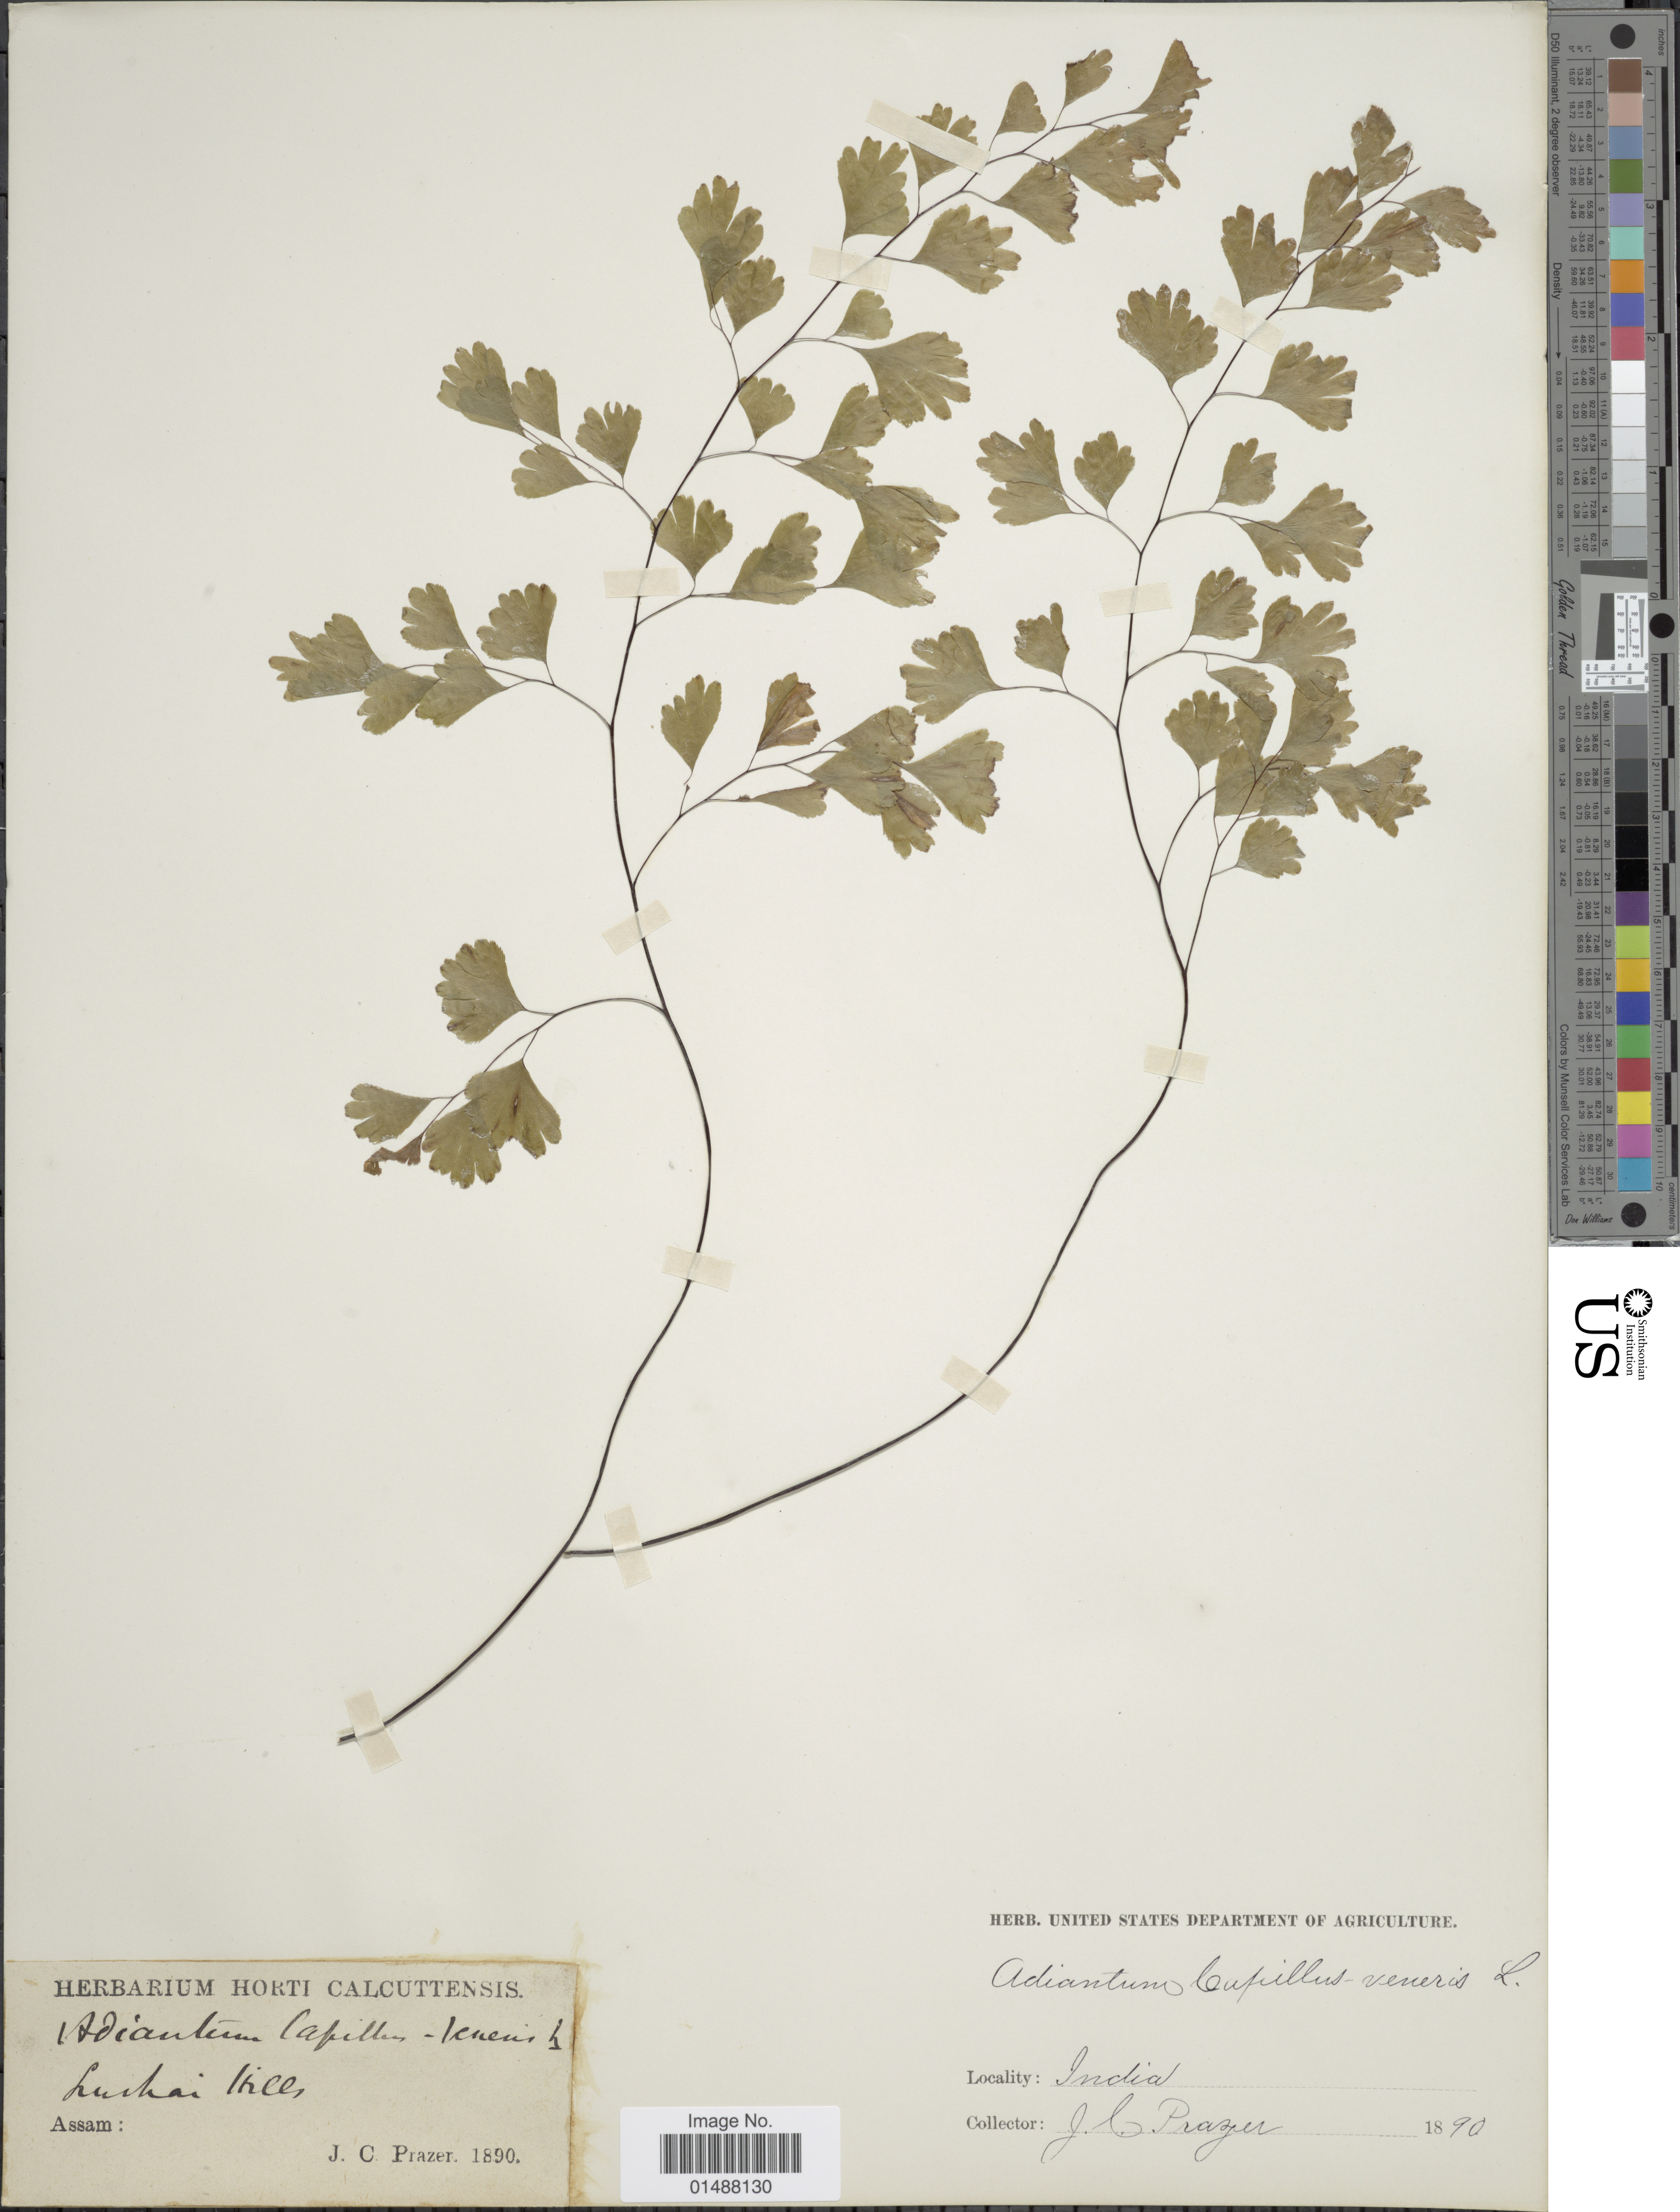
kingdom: Plantae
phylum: Tracheophyta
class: Polypodiopsida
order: Polypodiales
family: Pteridaceae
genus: Adiantum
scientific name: Adiantum capillus-veneris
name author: L.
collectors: J. Prazer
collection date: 1890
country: India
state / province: Assam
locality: Assam : Luchai Hills, India